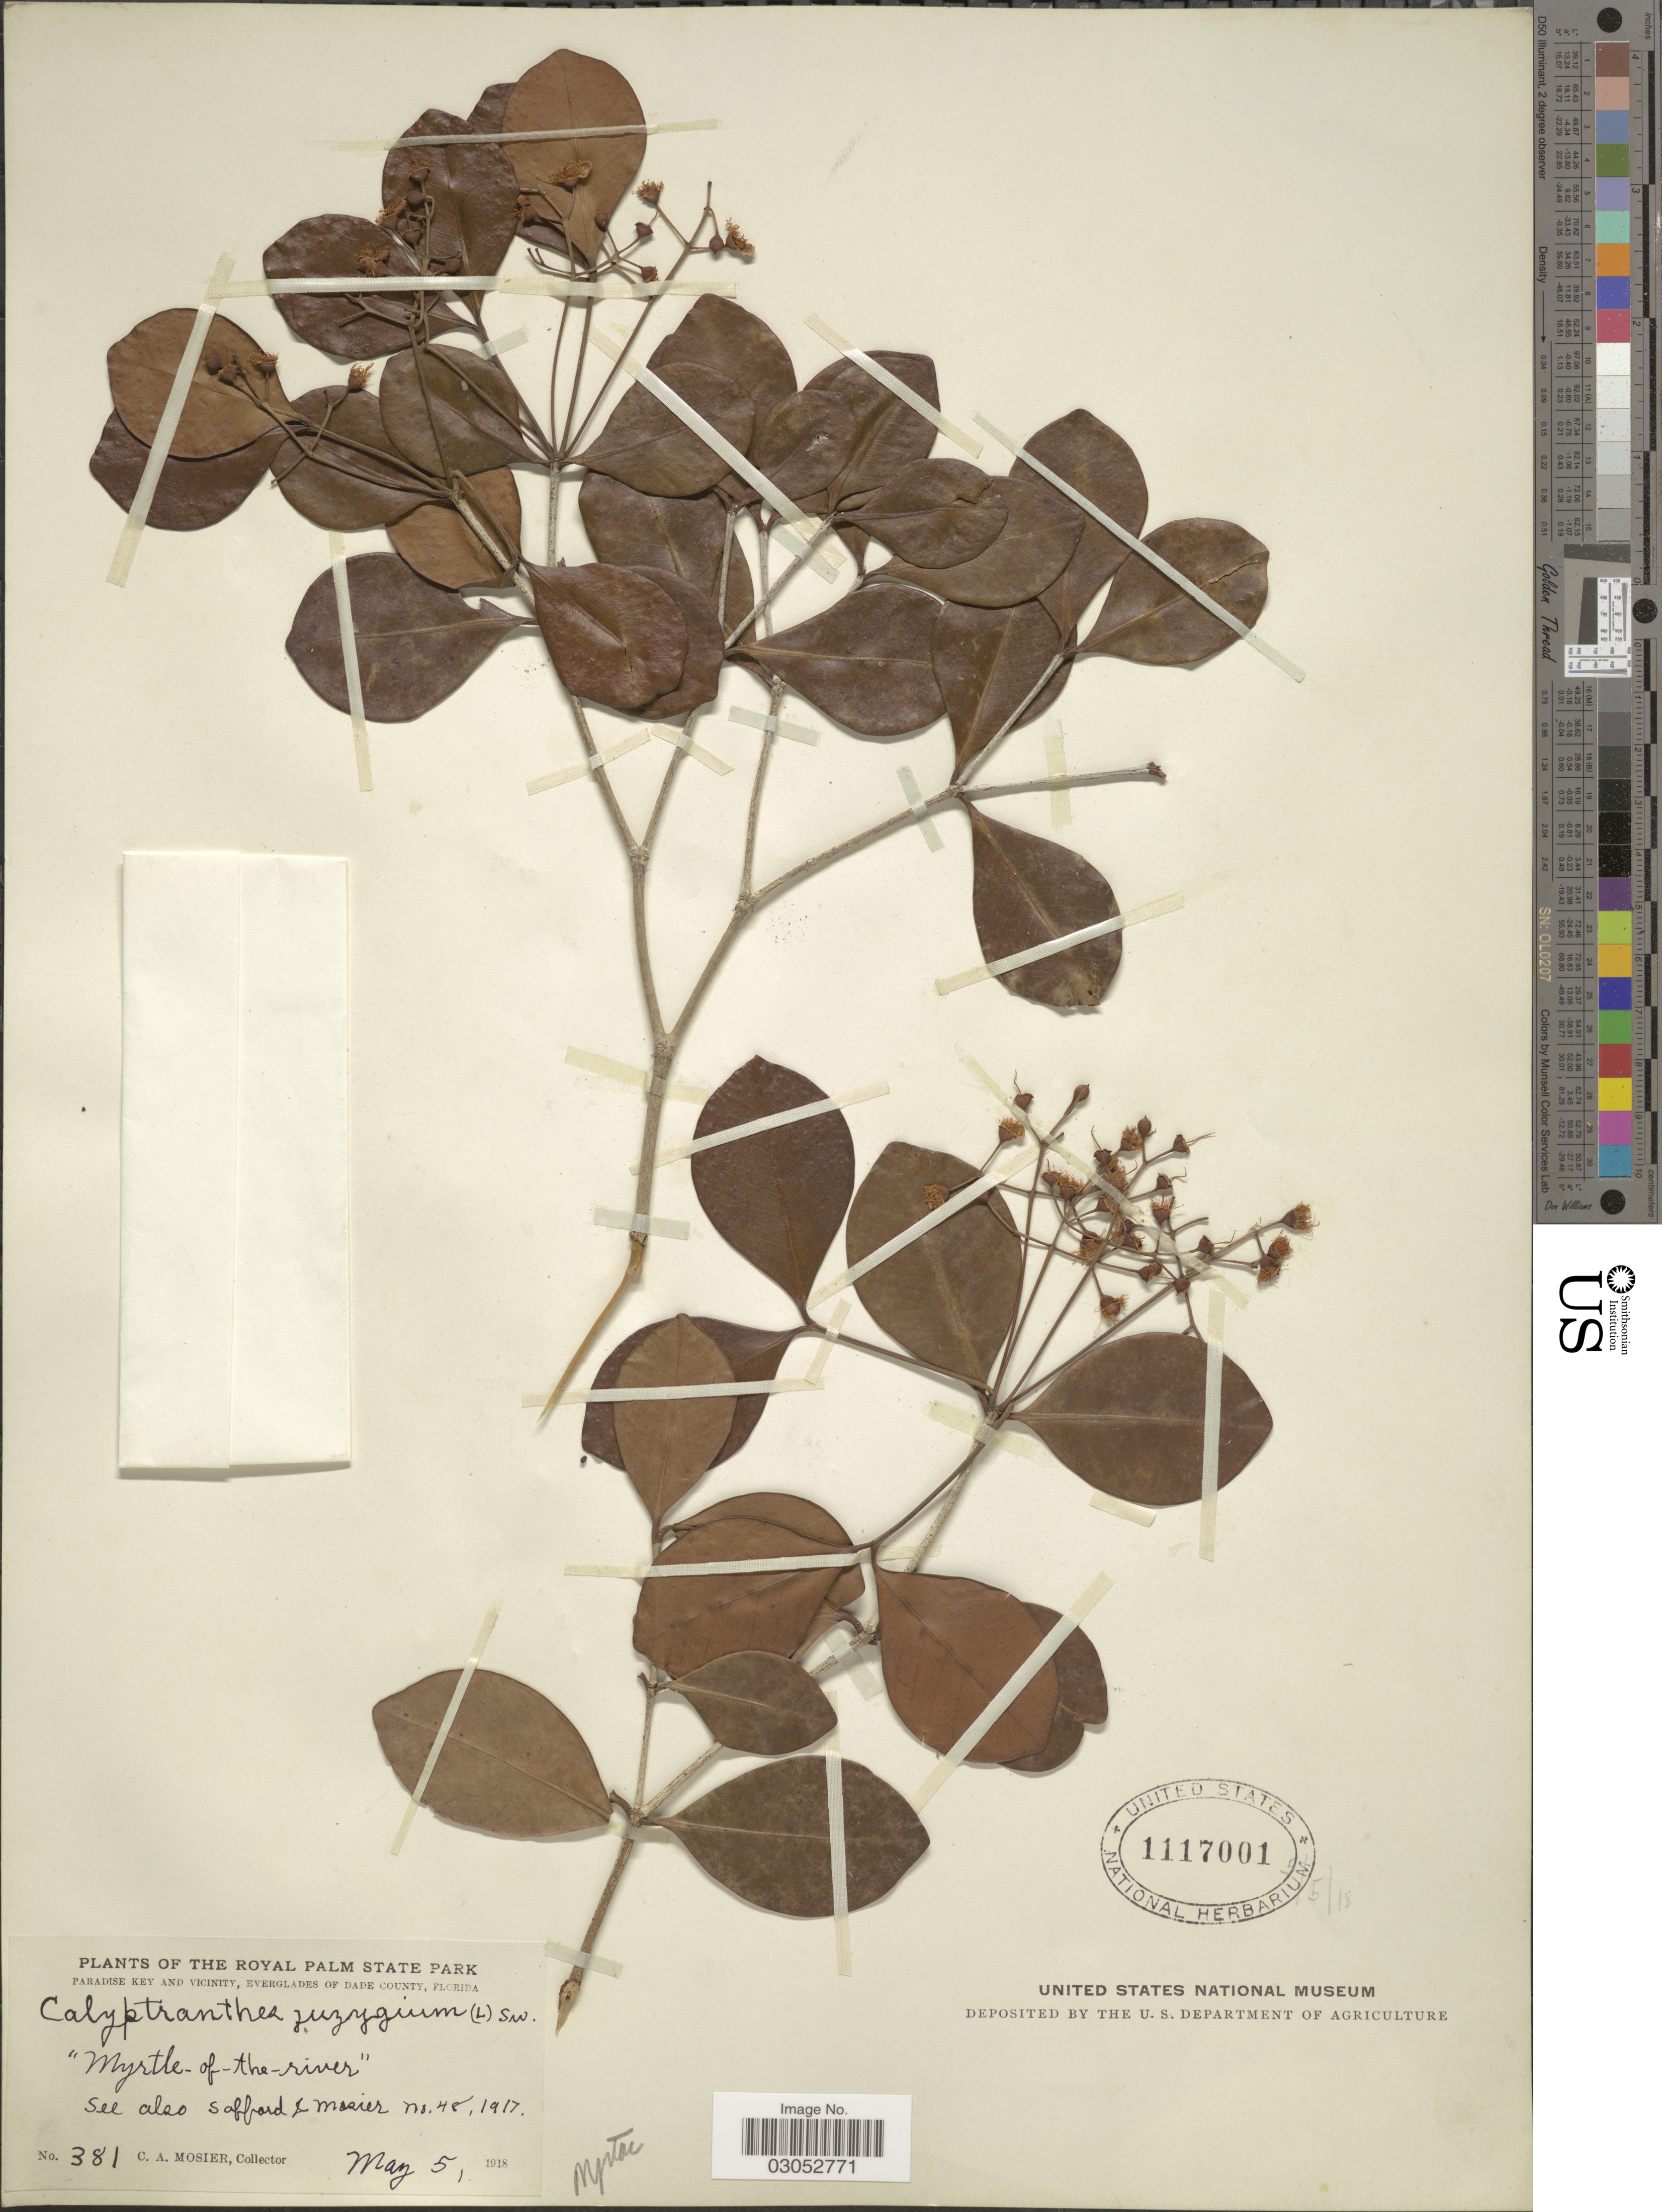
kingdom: Plantae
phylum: Tracheophyta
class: Magnoliopsida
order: Myrtales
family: Myrtaceae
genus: Myrcia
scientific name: Myrcia zuzygium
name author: (L.) A.R. Lourenço & E. Lucas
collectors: C. A. Mosier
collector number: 381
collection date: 1918-05-05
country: United States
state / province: Florida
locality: The Royal Palm State Park. Paradise Key and vicinity, Everglades of Dade County.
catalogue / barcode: US 1117001